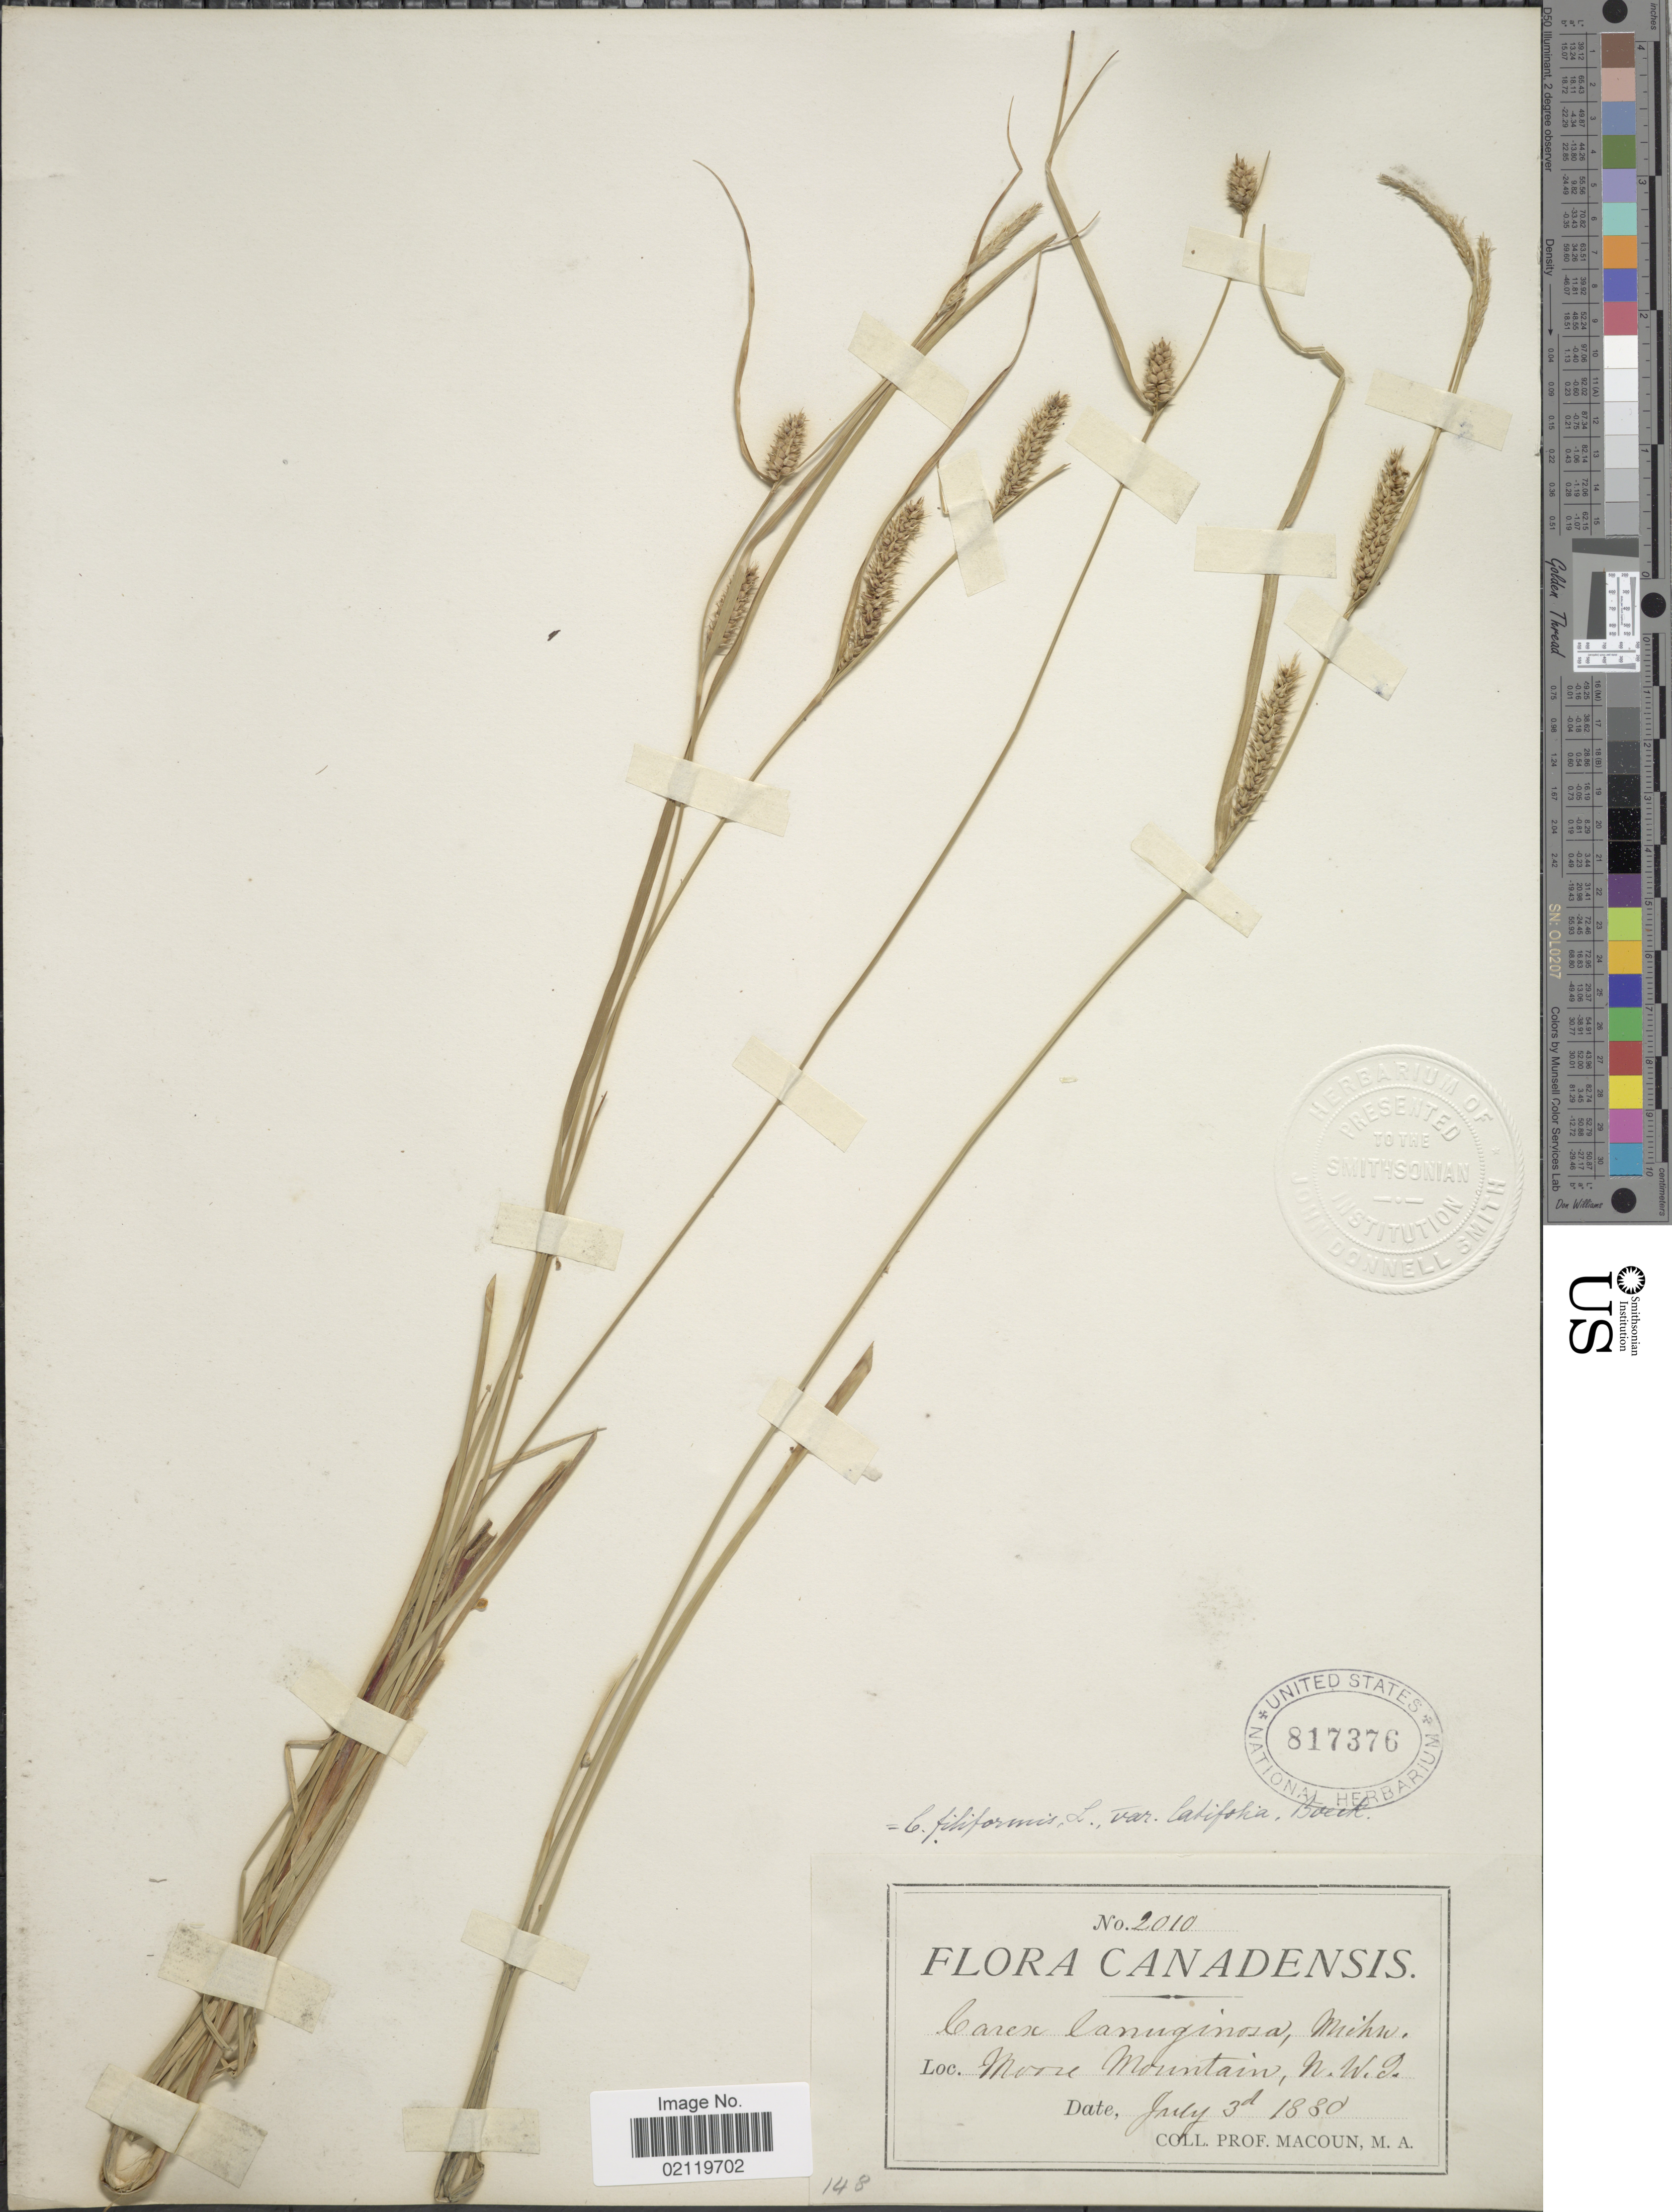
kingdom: Plantae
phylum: Tracheophyta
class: Liliopsida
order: Poales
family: Cyperaceae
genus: Carex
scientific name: Carex lasiocarpa var. americana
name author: Fernald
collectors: -- Macoun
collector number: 2010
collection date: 1830-07-03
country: Canada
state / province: Northwest Territories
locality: Canadensis. Moore Mountains, N.W.T.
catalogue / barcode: US 817376